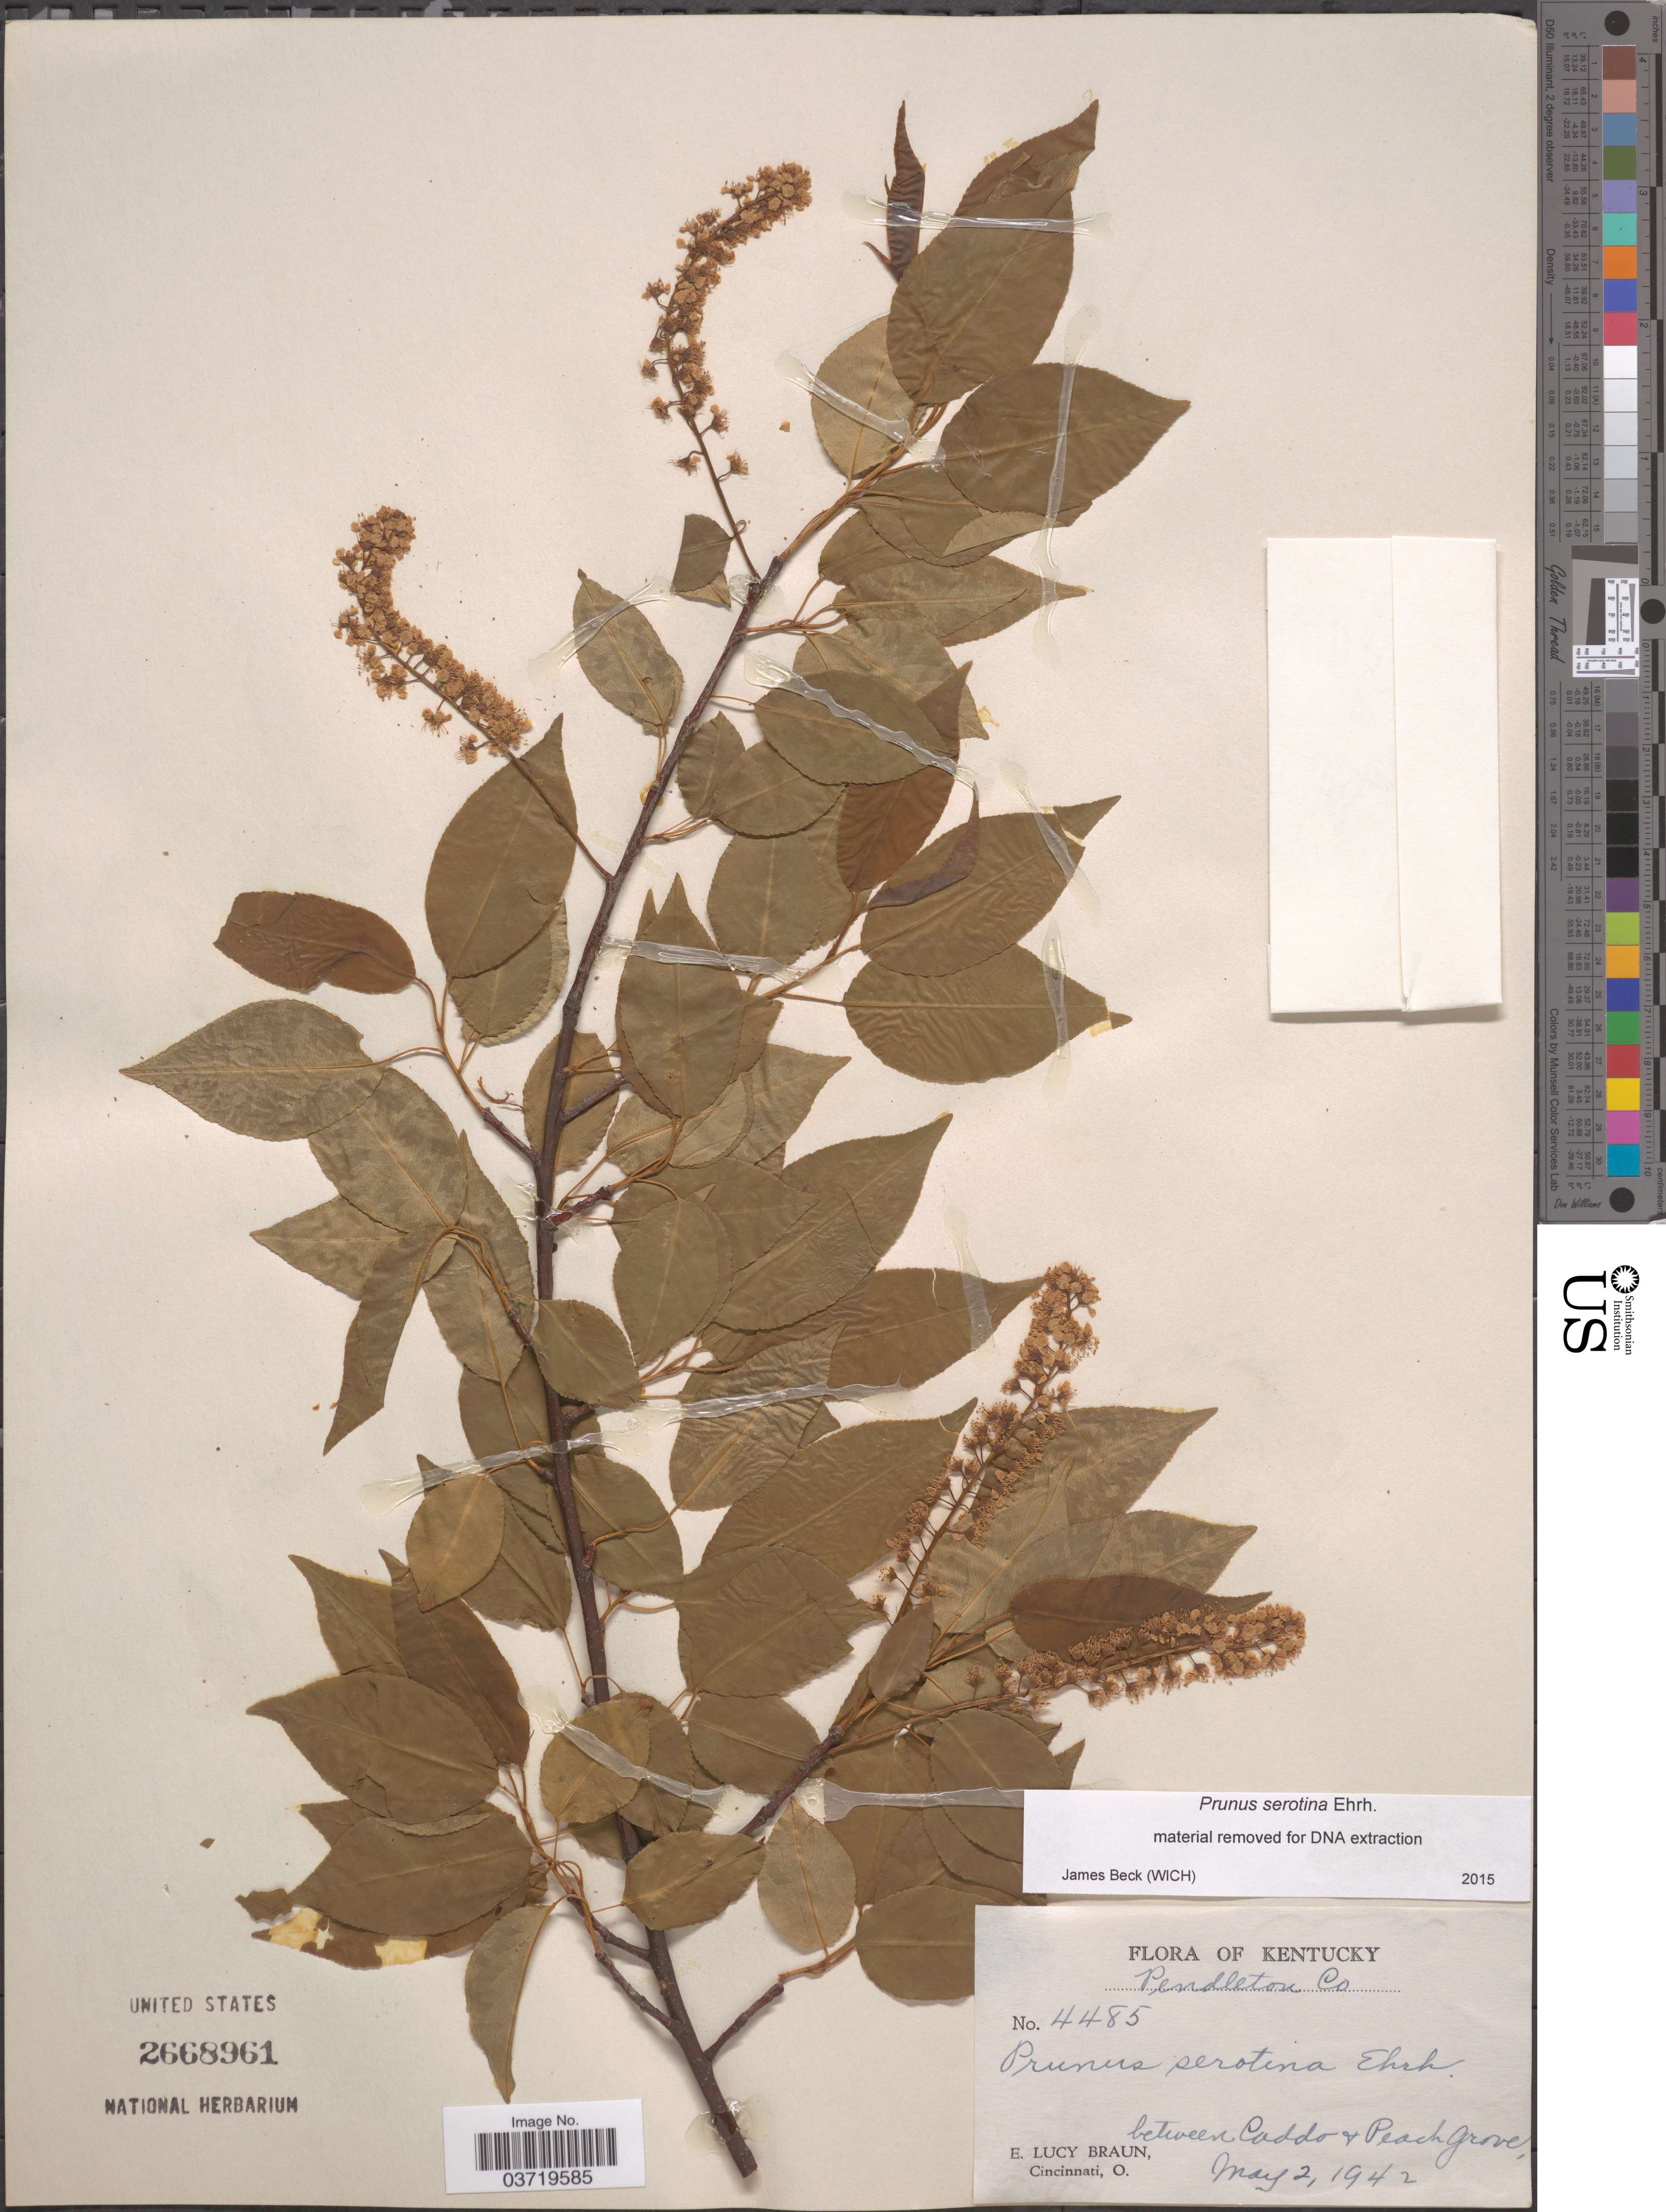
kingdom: Plantae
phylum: Tracheophyta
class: Magnoliopsida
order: Rosales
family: Rosaceae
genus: Prunus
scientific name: Prunus serotina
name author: Ehrh.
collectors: E. L. Braun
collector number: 4485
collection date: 1942-05-02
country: United States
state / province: Kentucky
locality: Pendleton Co. Between Caddo & Peach Grove.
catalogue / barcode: US 2668961